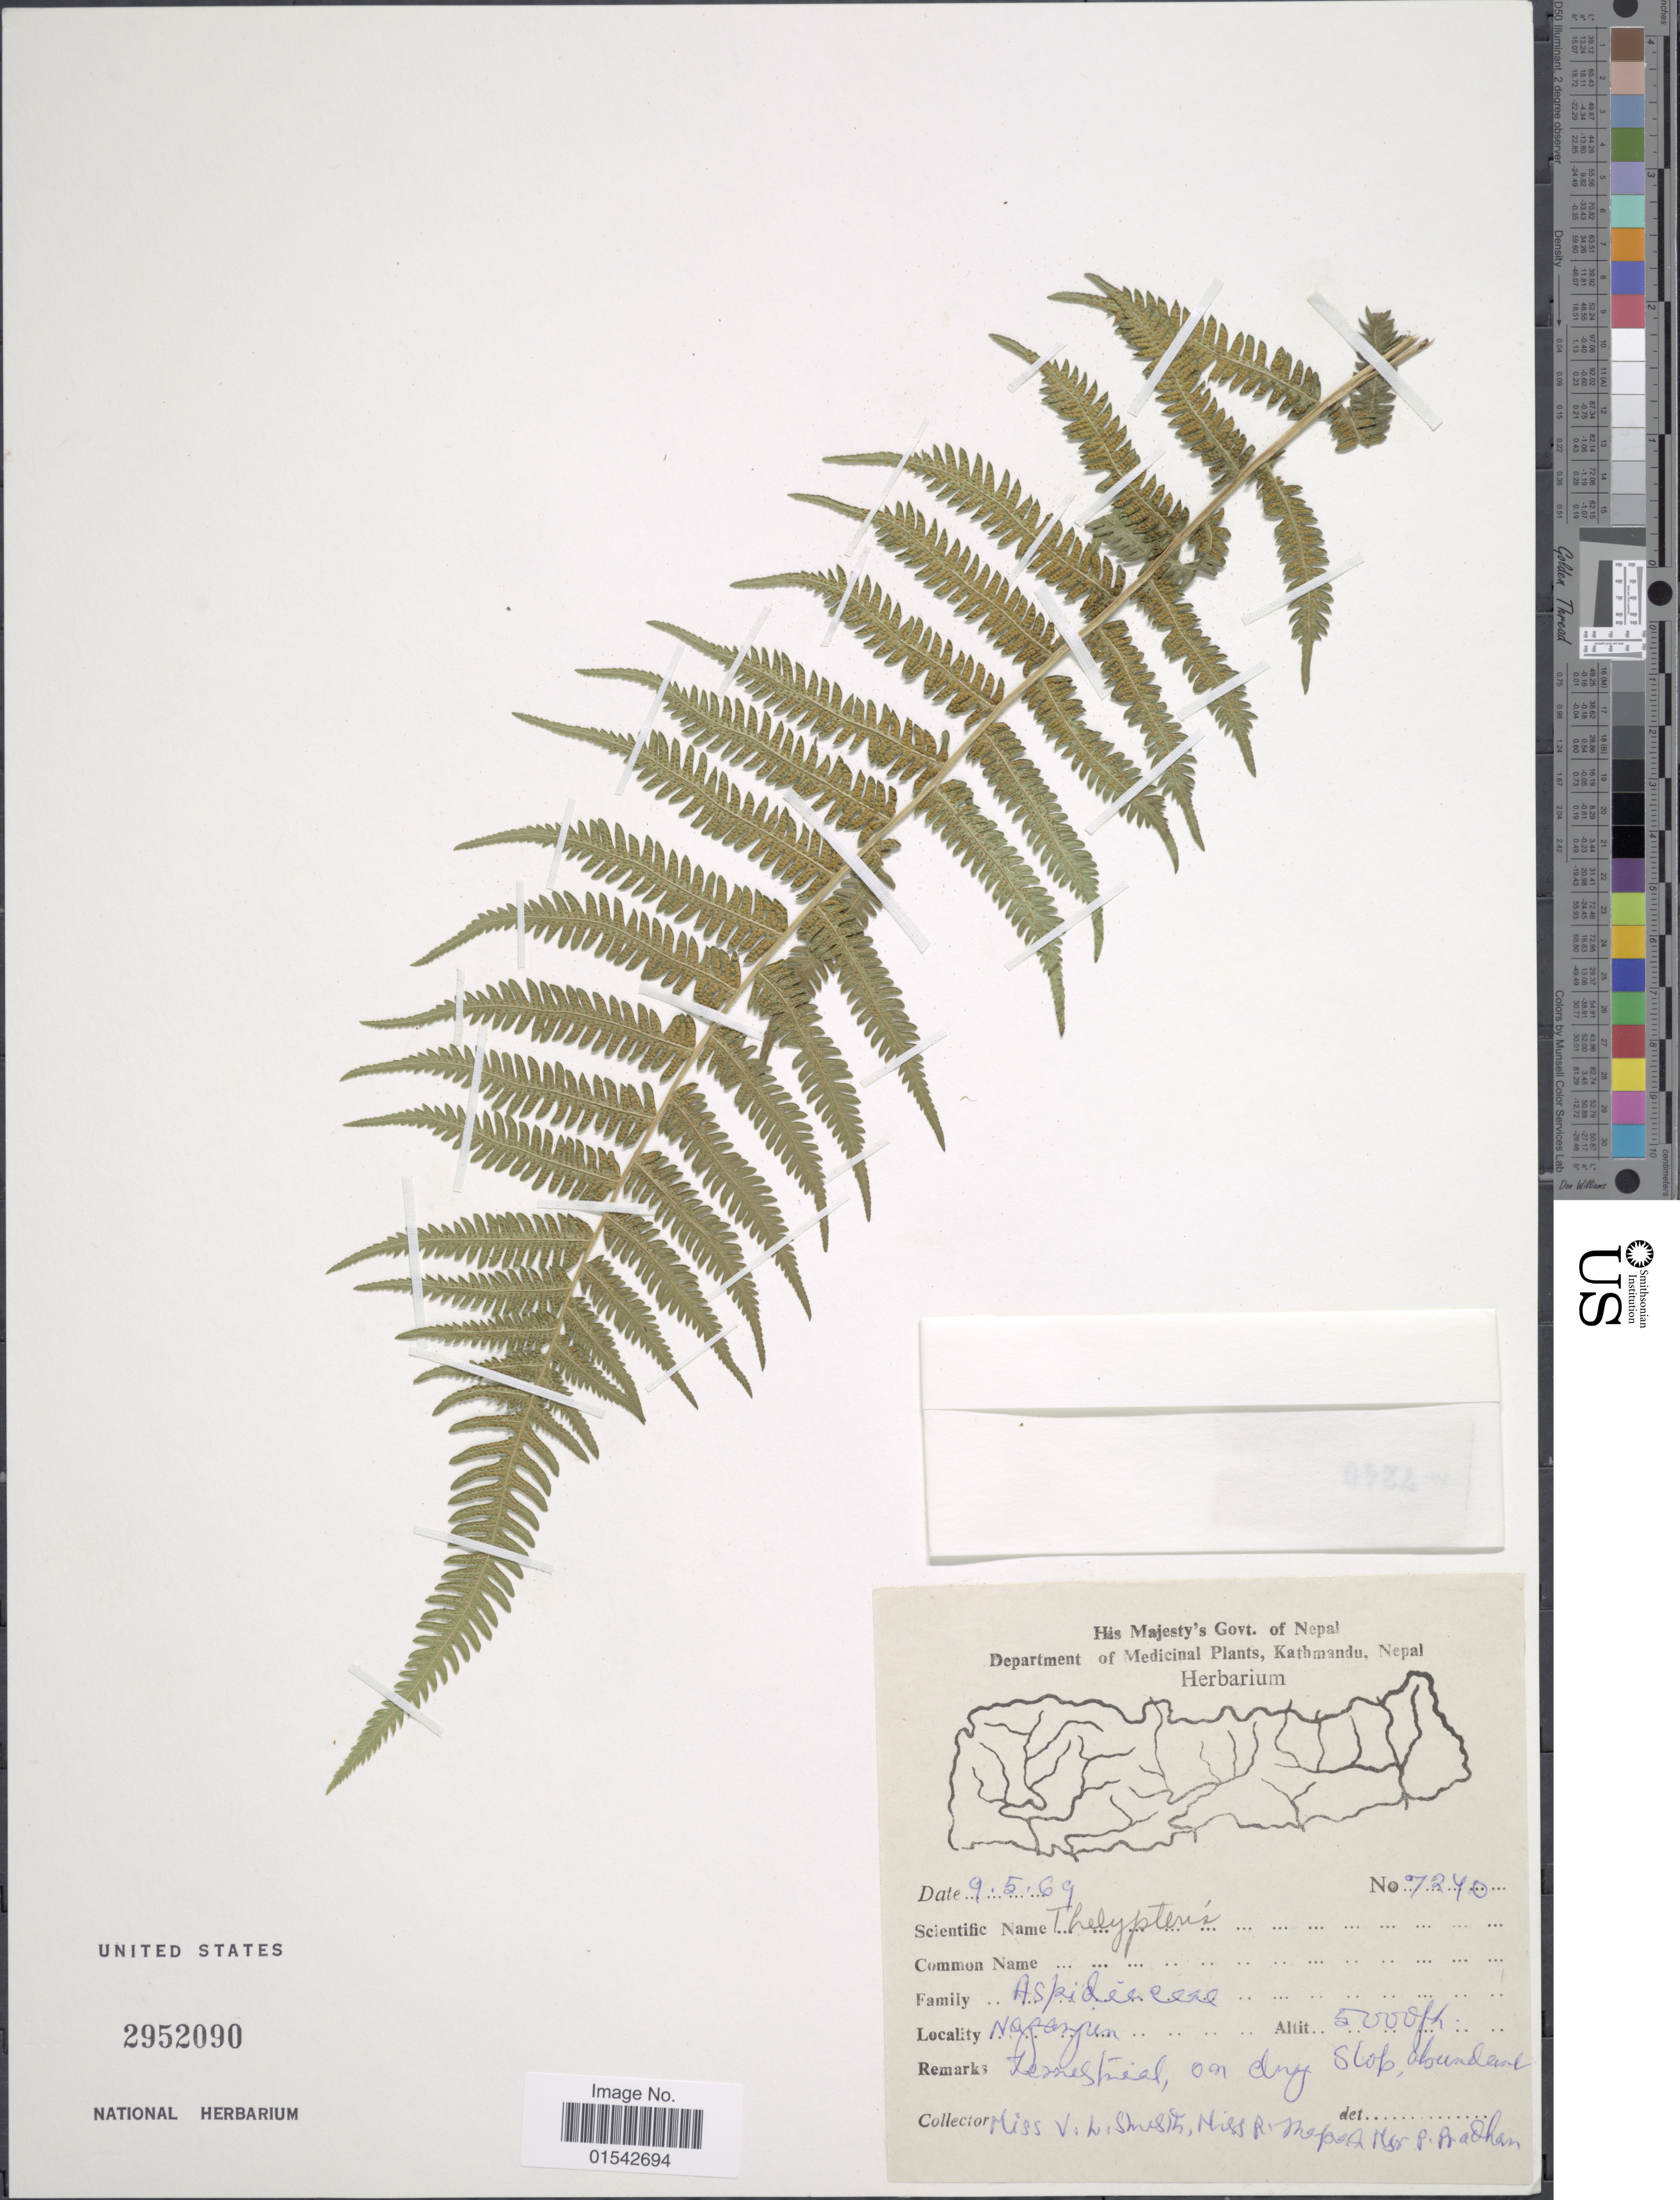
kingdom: Plantae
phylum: Tracheophyta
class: Polypodiopsida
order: Polypodiales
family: Thelypteridaceae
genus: Cyclosorus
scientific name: Cyclosorus sp.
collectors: V. Shrestha, R. Thapa & P. Pradhan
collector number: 7240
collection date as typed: Transcribed d/m/y: 9/5/69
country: Nepal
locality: Nagarjun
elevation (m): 1524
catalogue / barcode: US 2952090